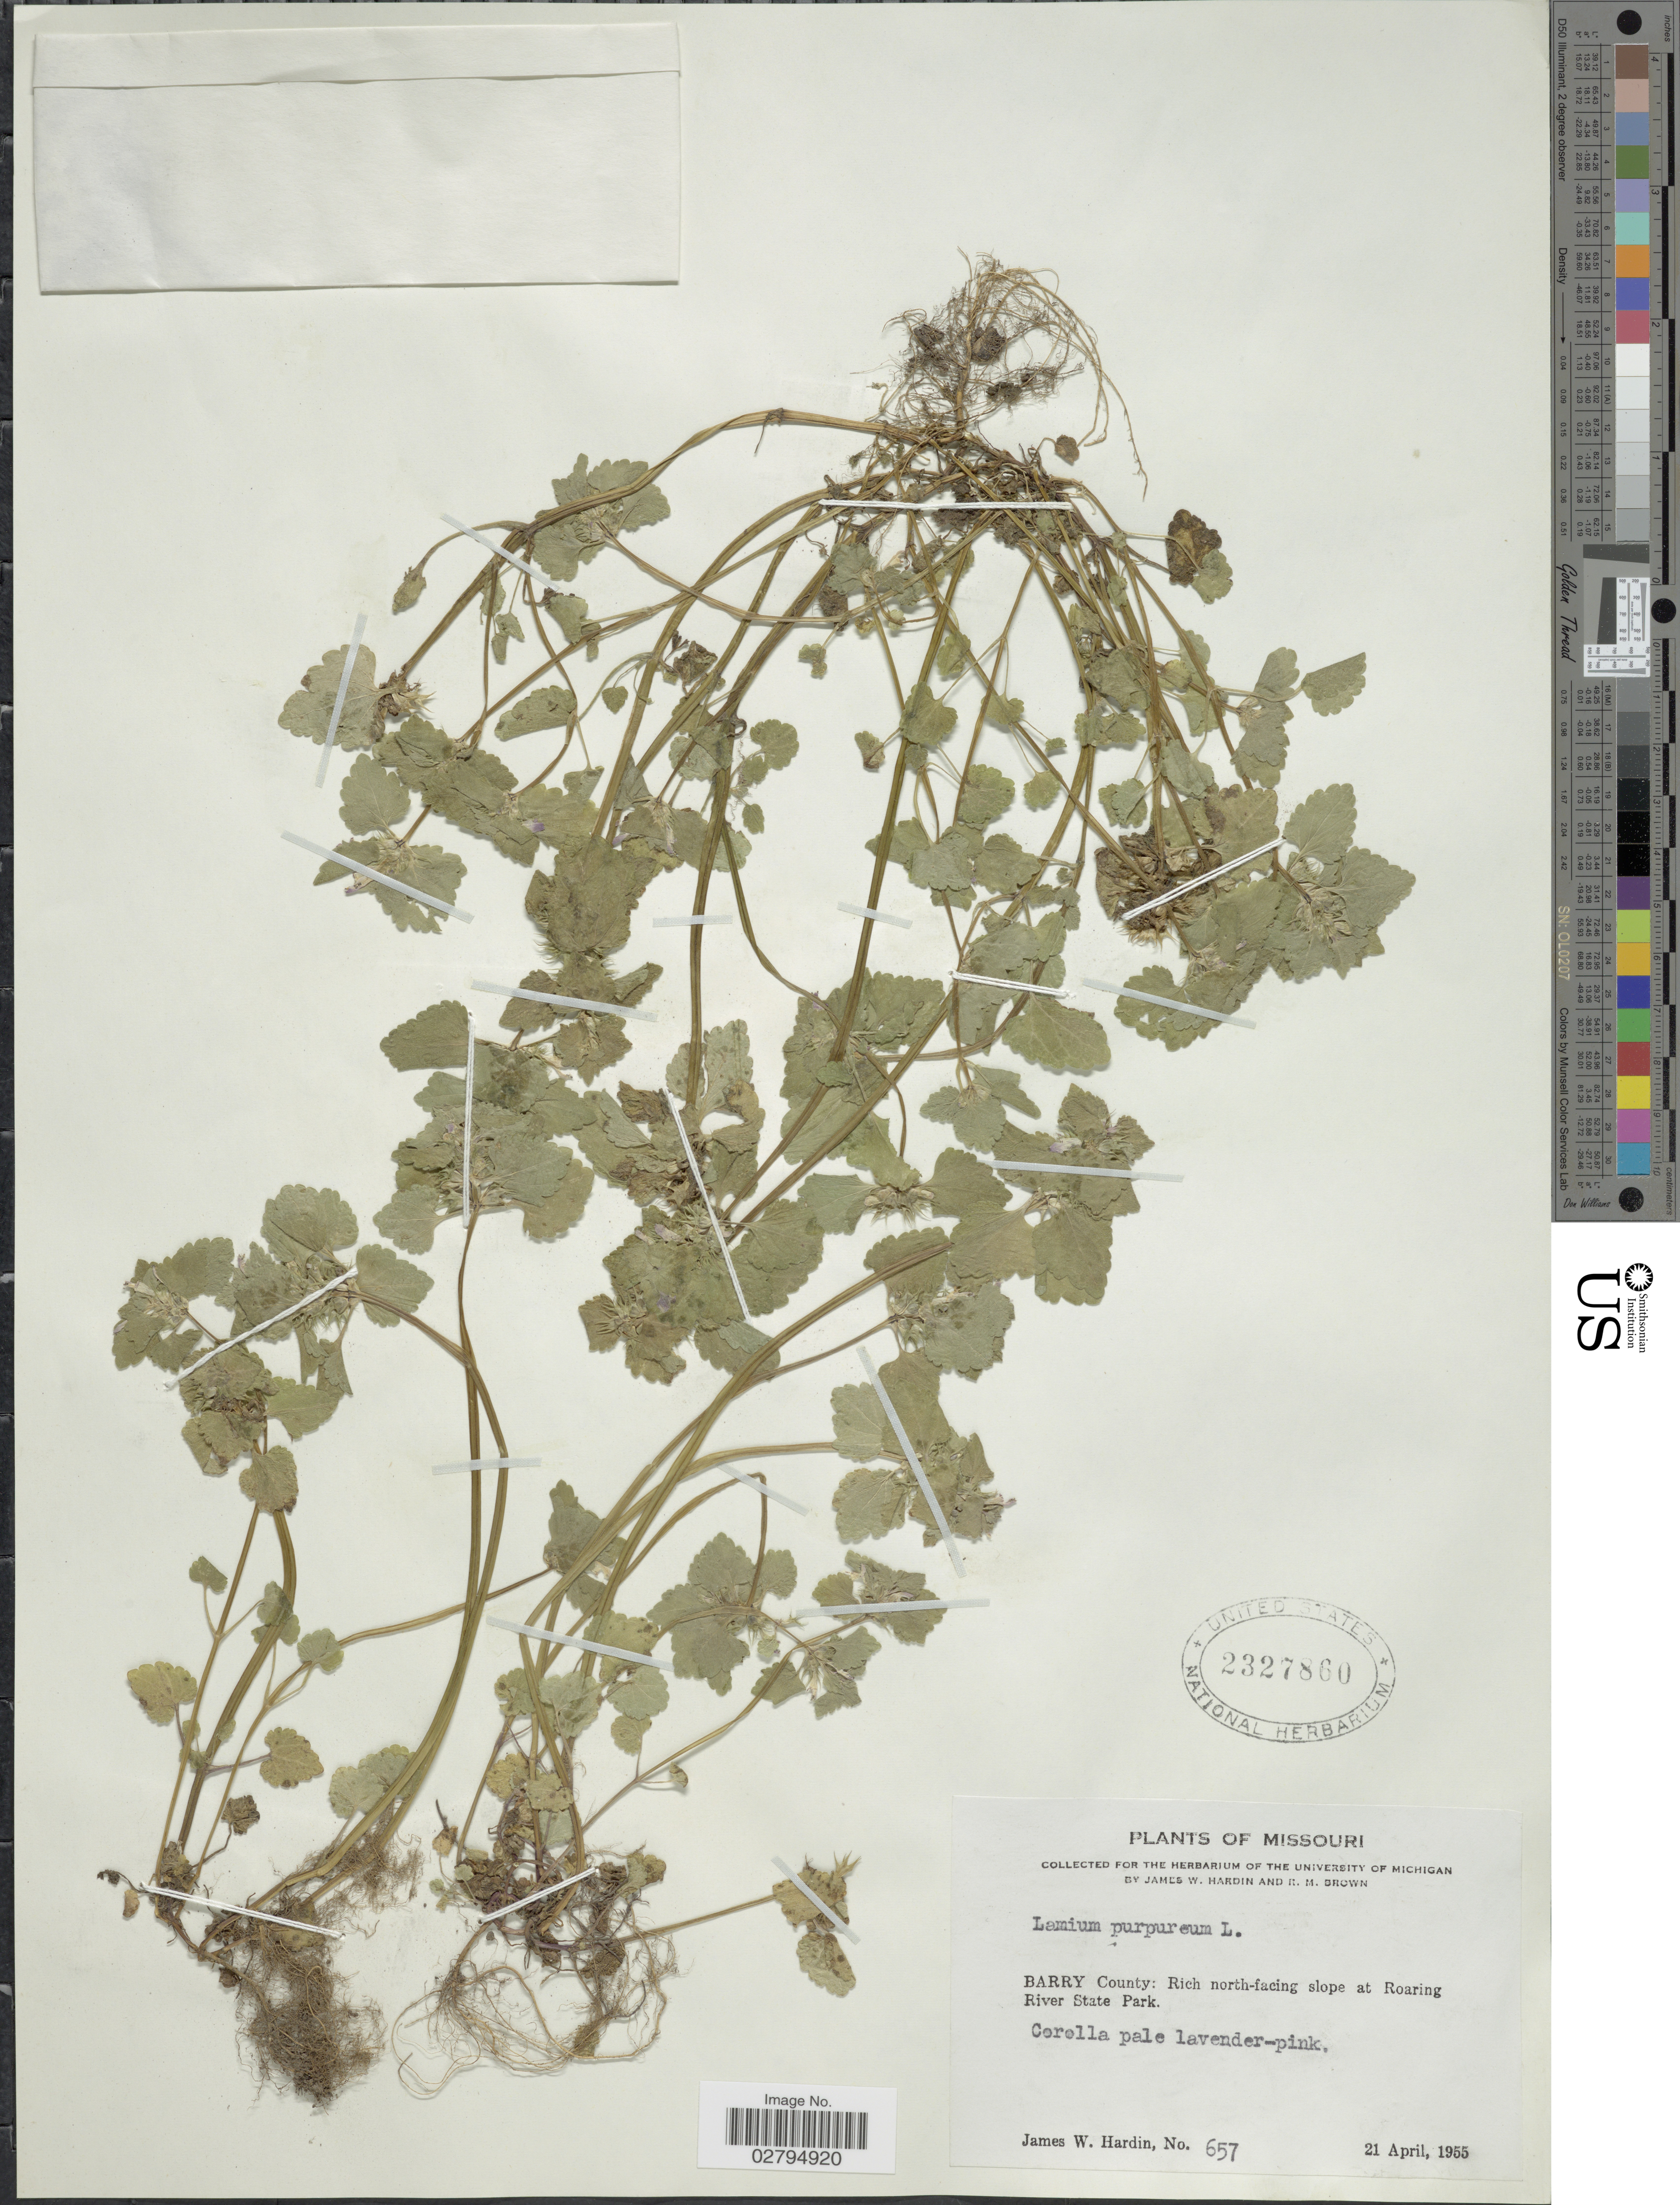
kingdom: Plantae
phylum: Tracheophyta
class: Magnoliopsida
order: Lamiales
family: Lamiaceae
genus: Lamium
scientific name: Lamium purpureum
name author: L.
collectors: J. W. Hardin & R. M. Brown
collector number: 657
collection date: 1955-04-21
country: United States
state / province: Missouri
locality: Barry County: Rich north-facing slope at Roaring River State Park.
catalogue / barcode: US 2327860